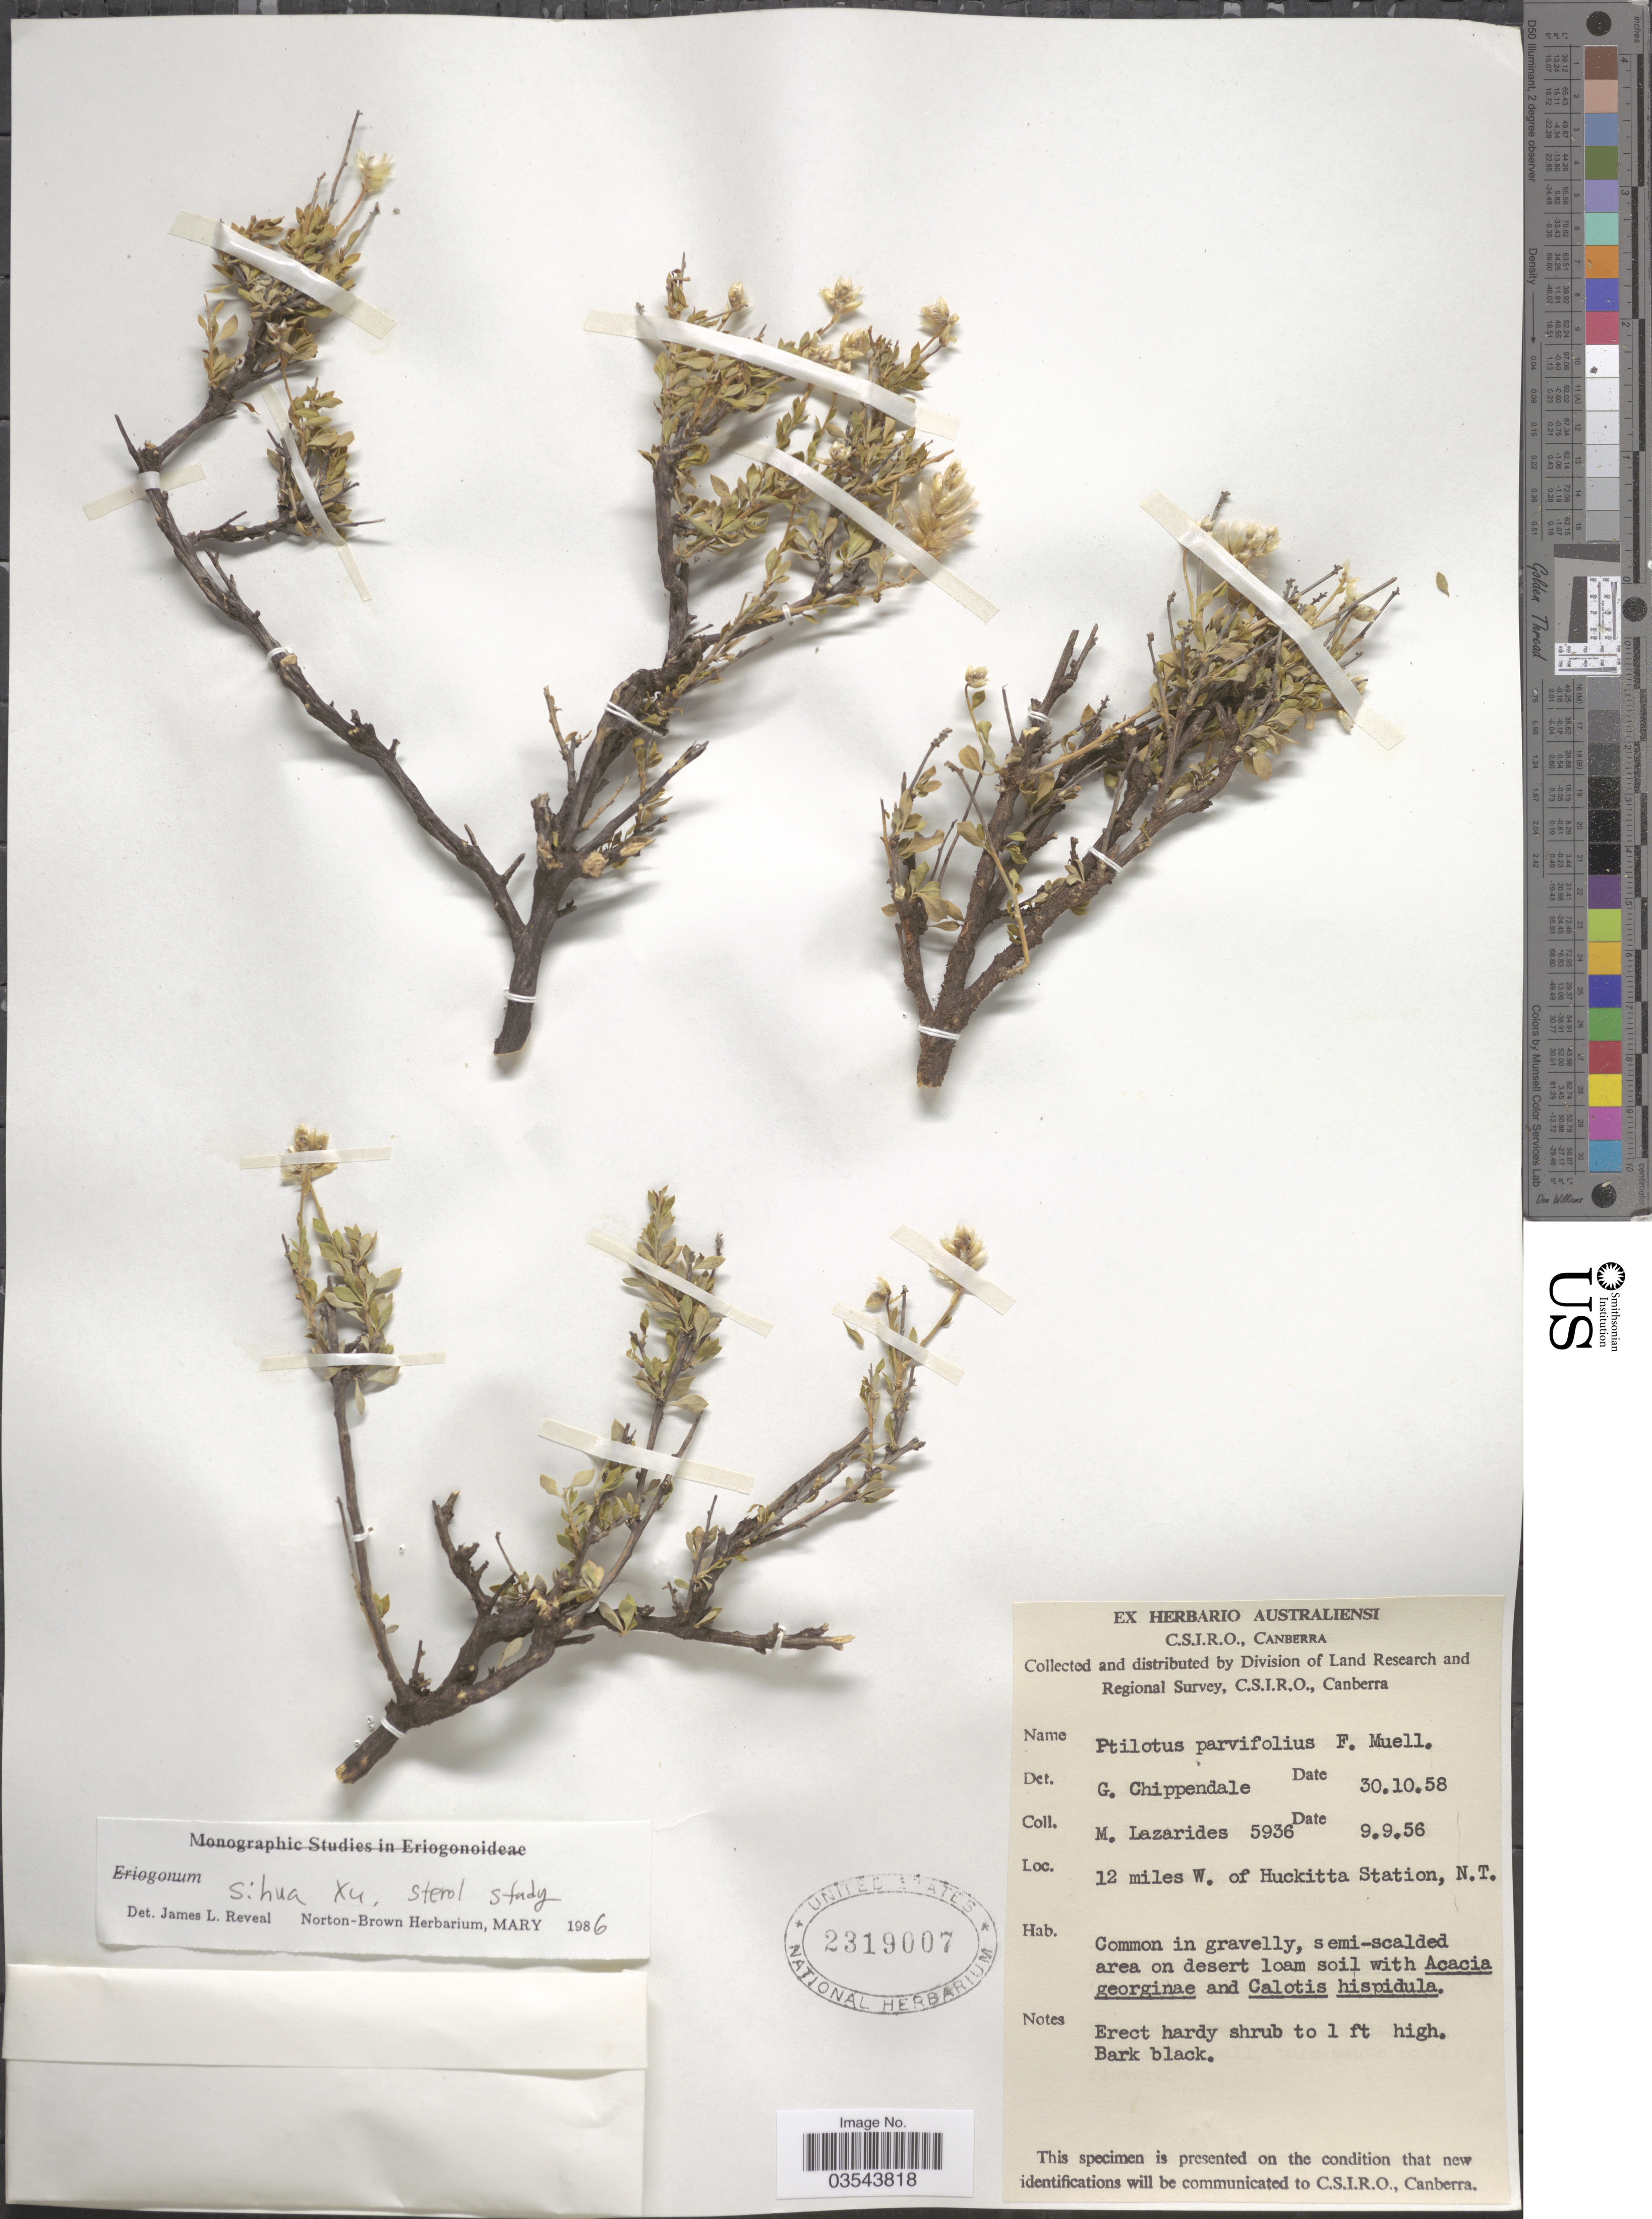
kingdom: Plantae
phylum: Tracheophyta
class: Magnoliopsida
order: Caryophyllales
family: Amaranthaceae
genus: Ptilotus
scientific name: Ptilotus parvifolius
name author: F. Muell.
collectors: M. Lazarides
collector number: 5936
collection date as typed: Transcribed d/m/y: 9/9/56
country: Australia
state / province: Northern Territory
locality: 12 miles W. of Huckitta Station.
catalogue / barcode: US 2319007